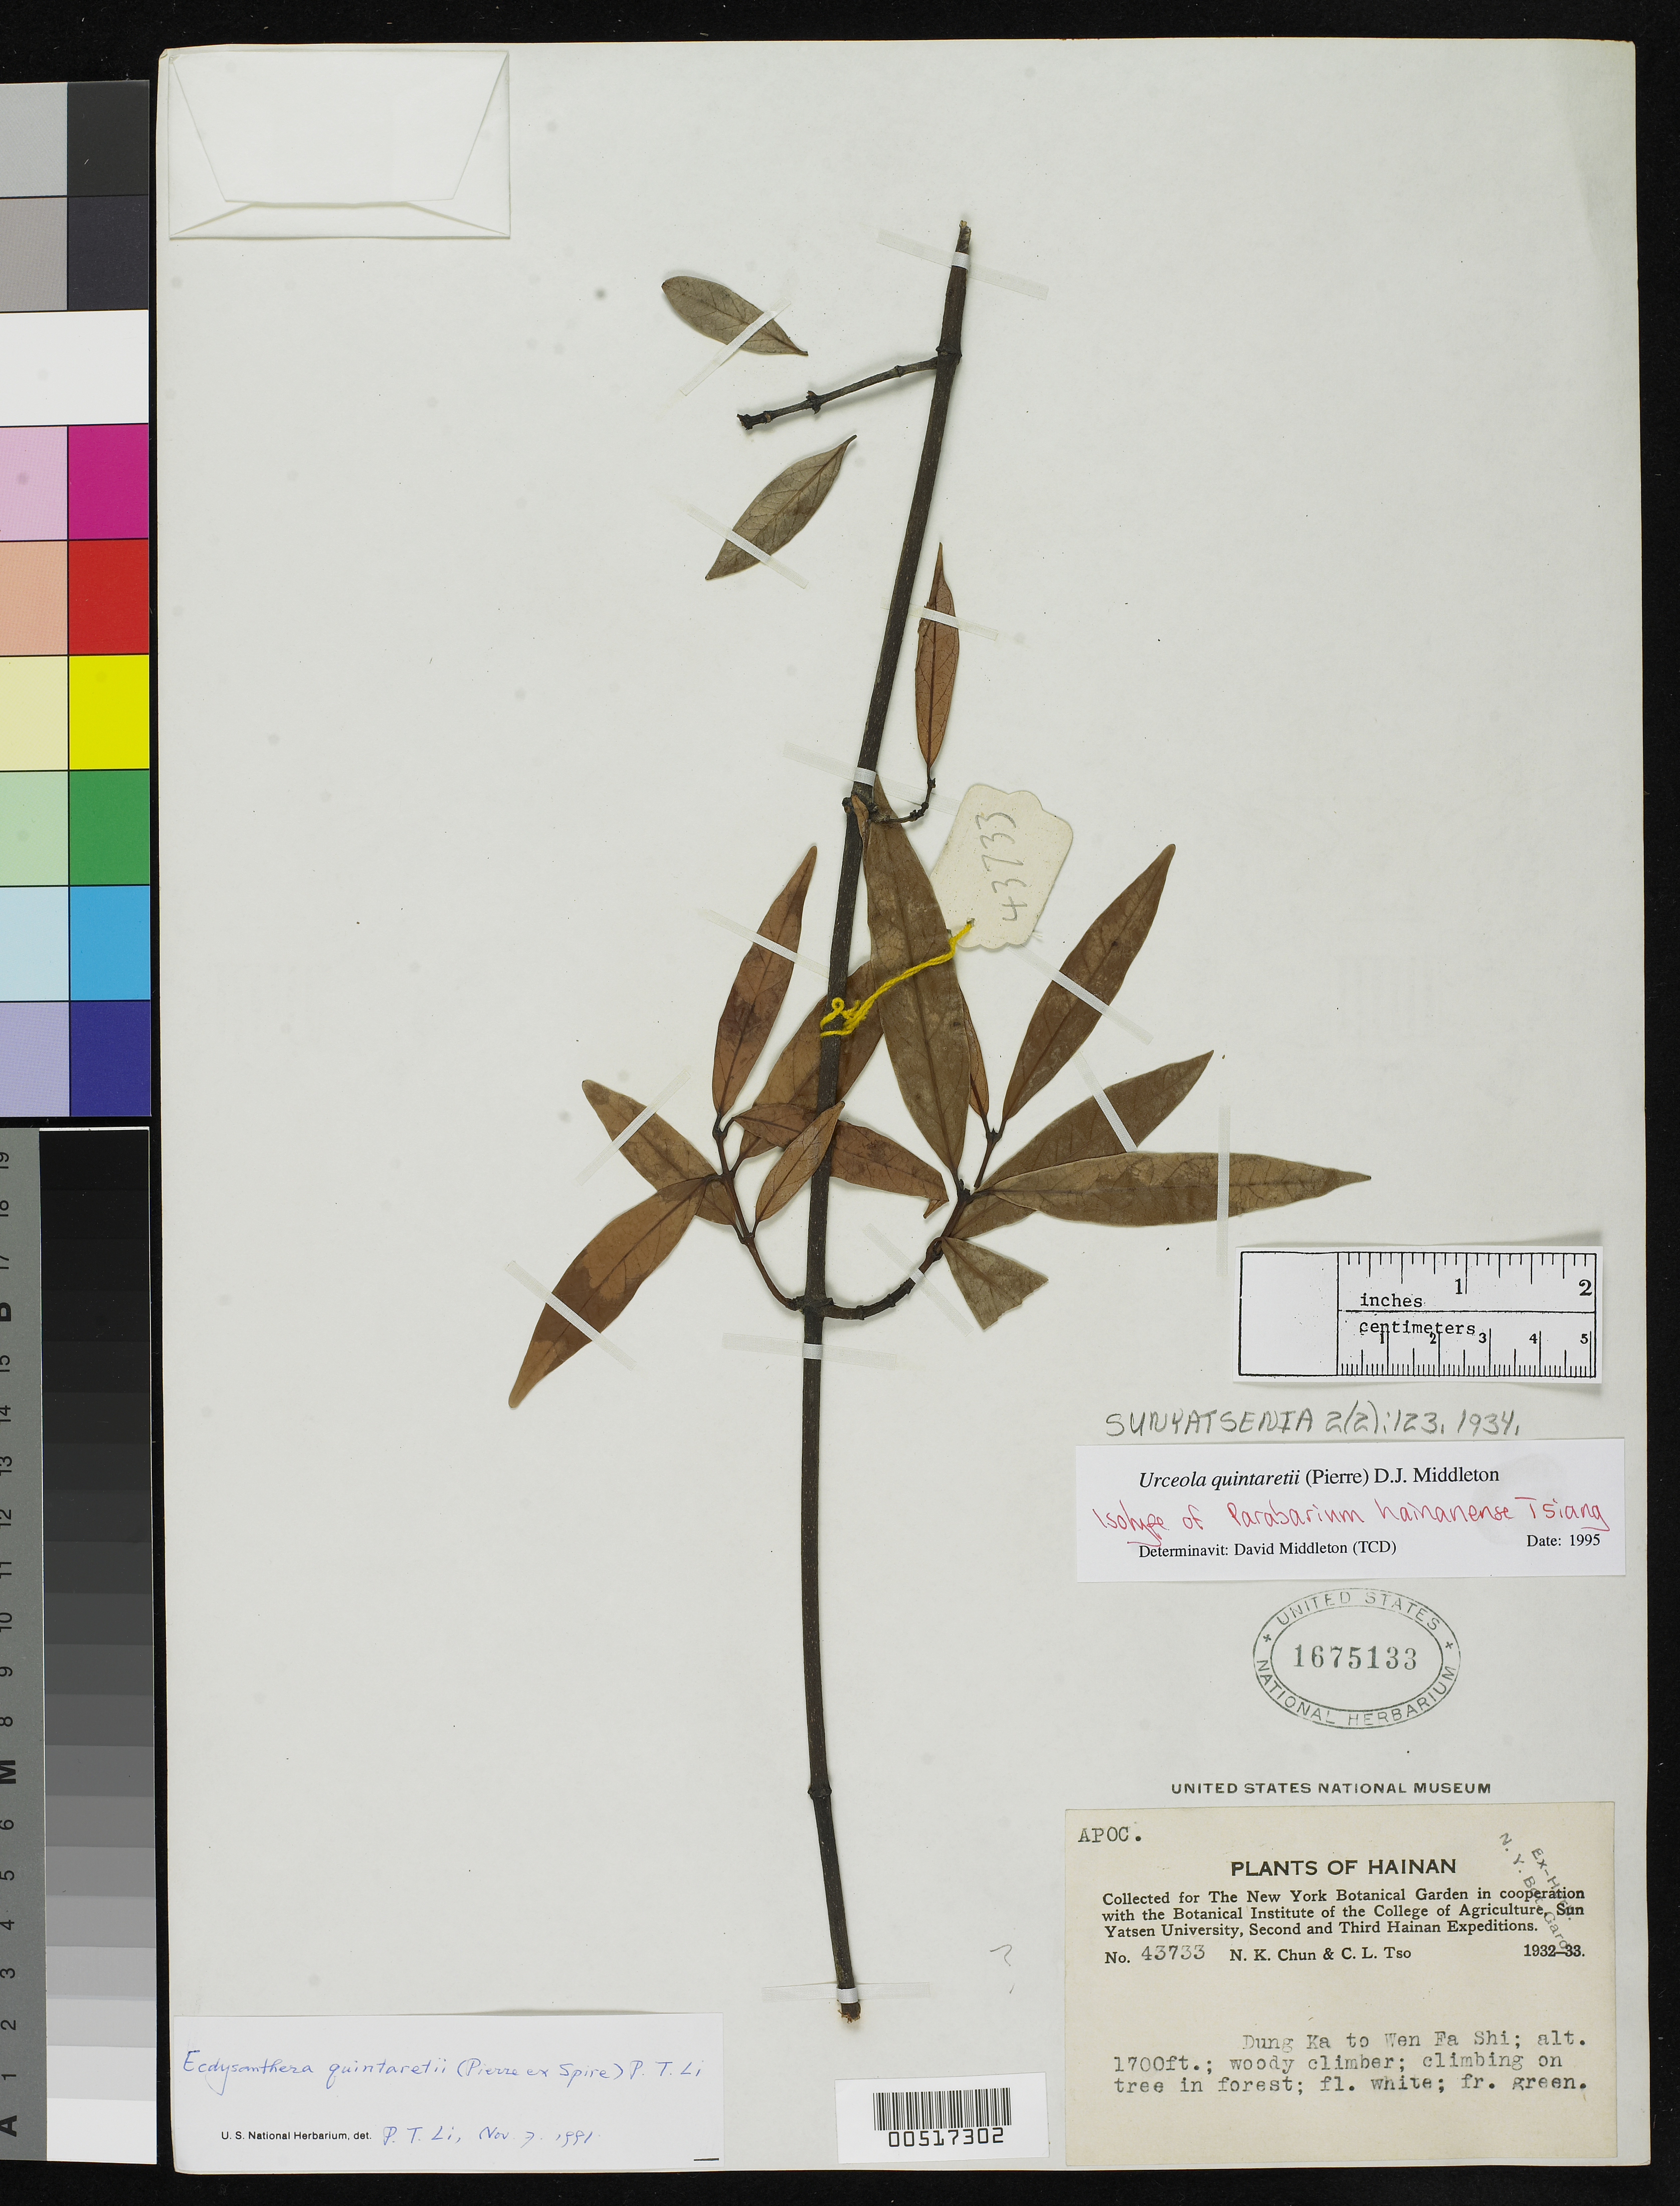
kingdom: Plantae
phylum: Tracheophyta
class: Magnoliopsida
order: Gentianales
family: Apocynaceae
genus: Parabarium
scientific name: Parabarium hainanense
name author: Tsiang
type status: Isotype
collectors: N. K. Chun & C. Tso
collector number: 43733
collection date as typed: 1932 to -- --- 1933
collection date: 1932/1933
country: China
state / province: Hainan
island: Hainan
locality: Dung Ka to Wen Fashi.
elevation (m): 518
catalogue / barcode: US 1675133